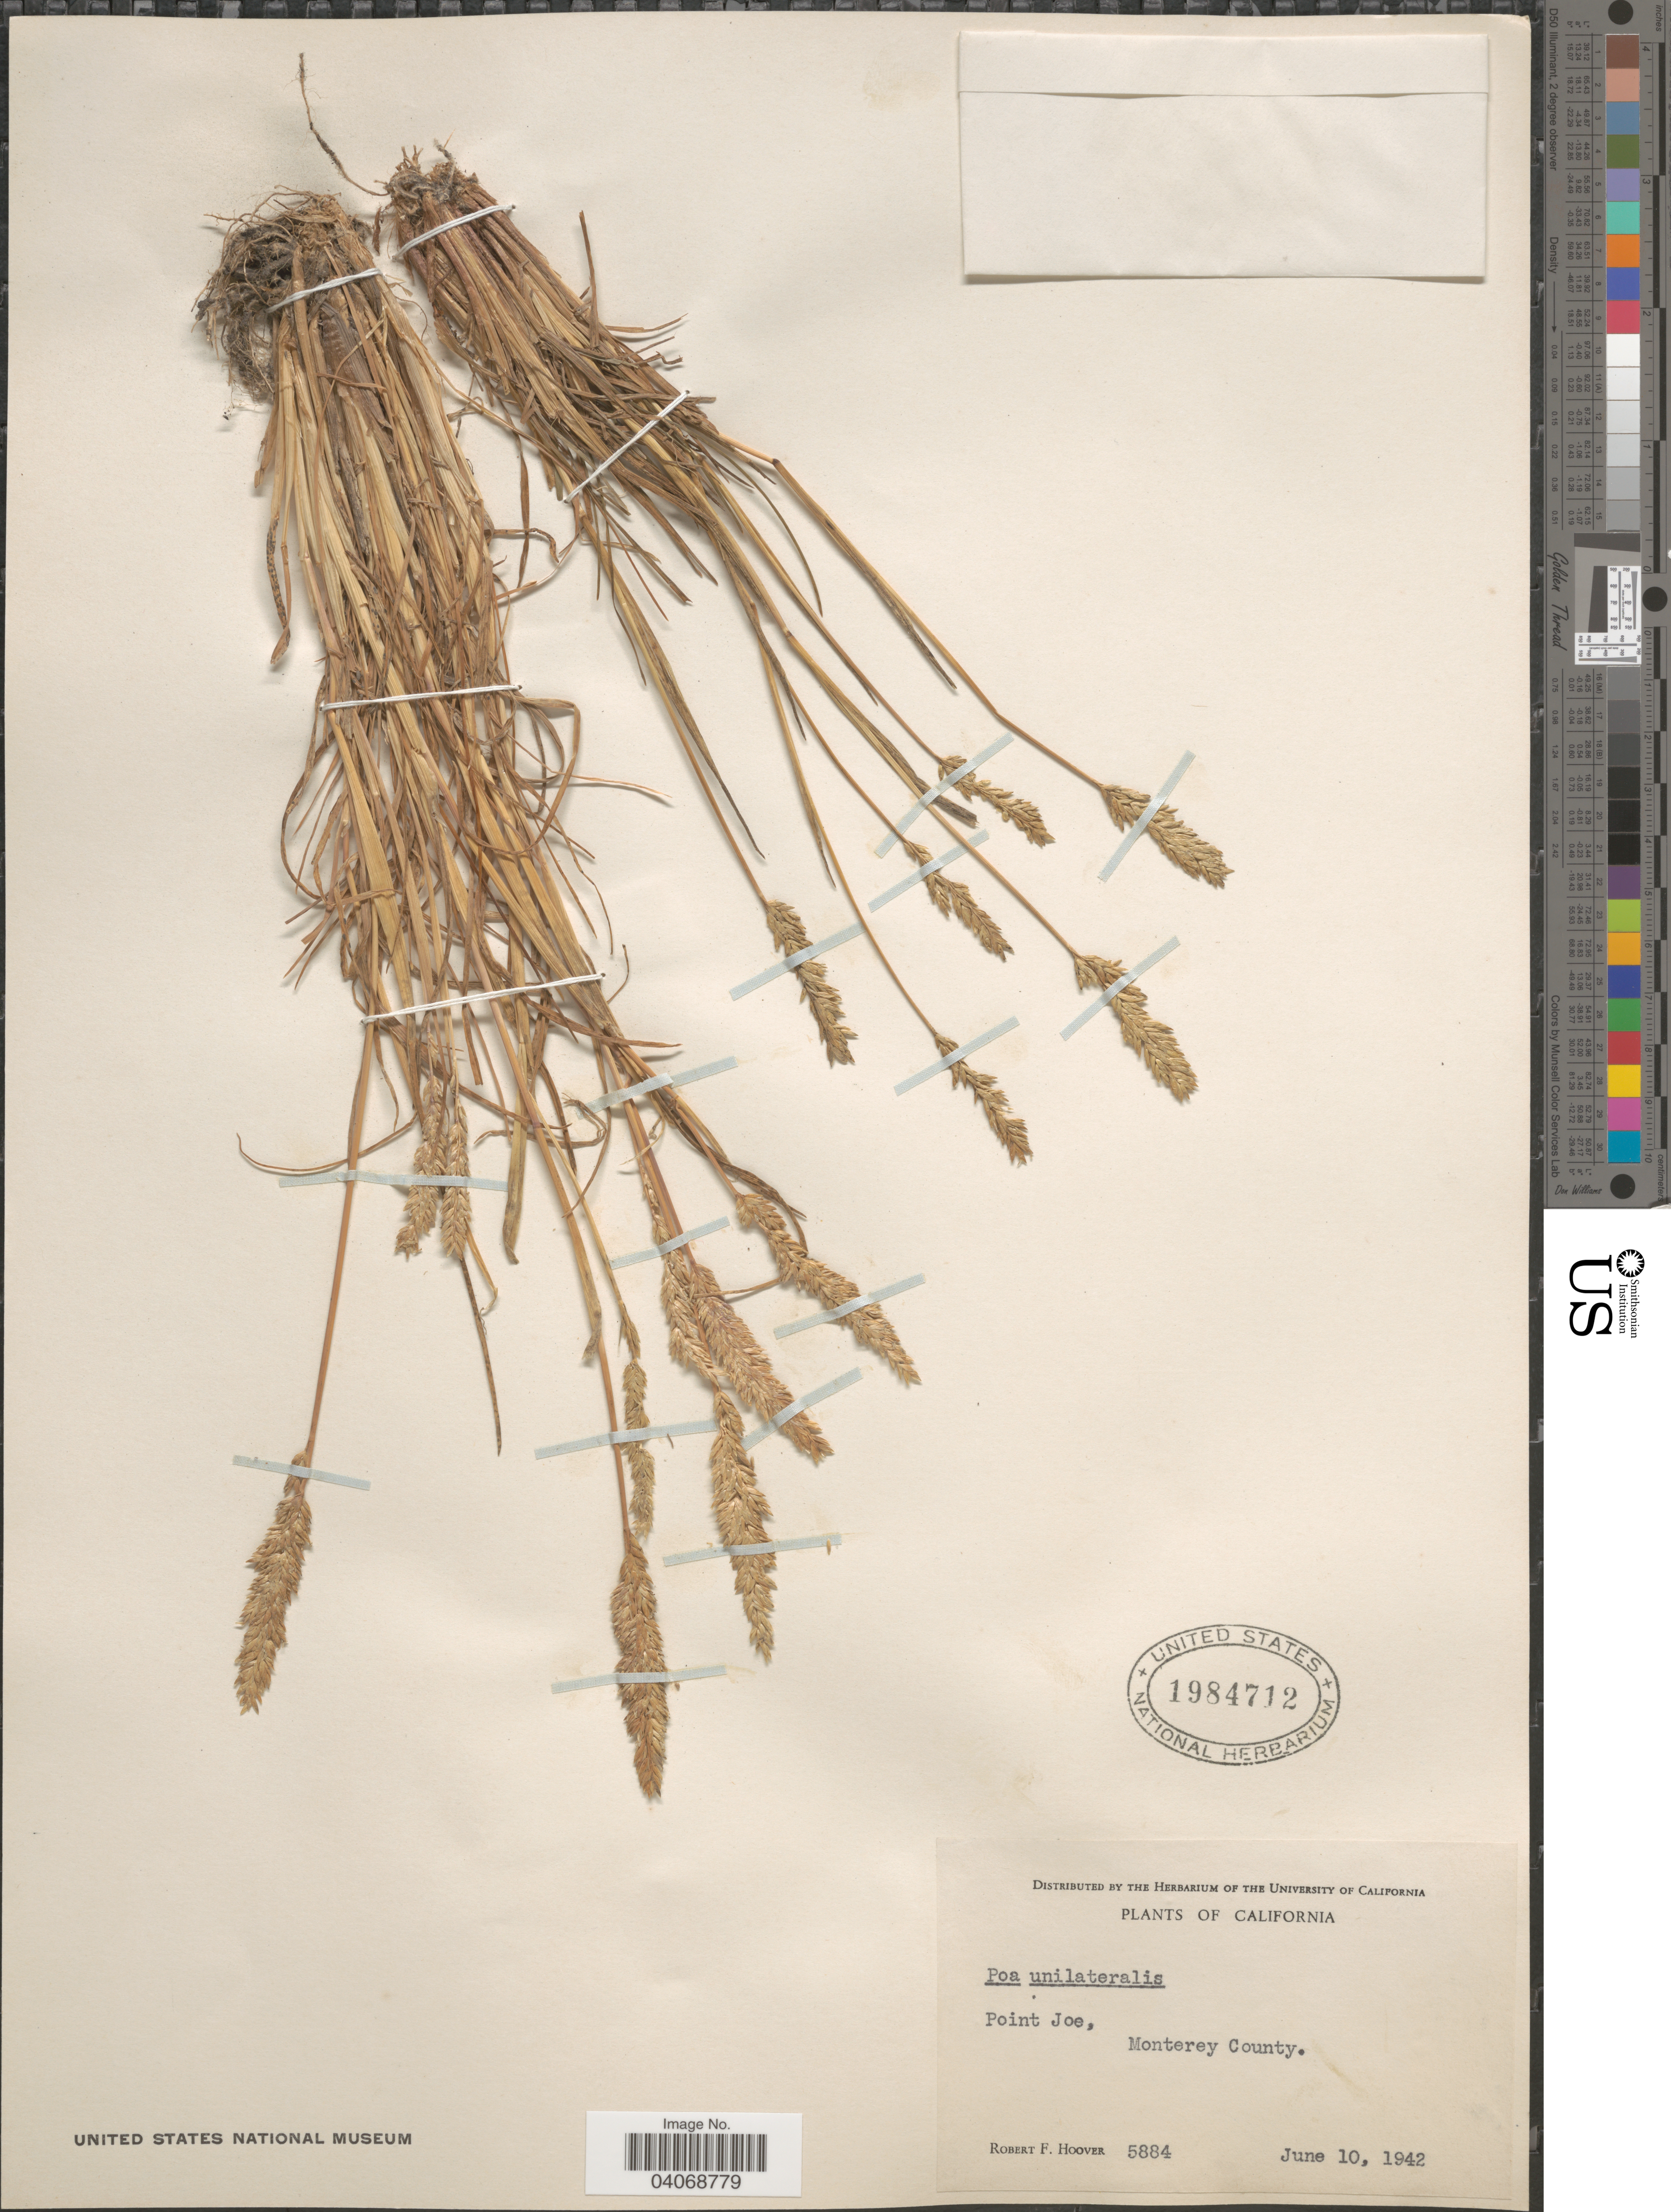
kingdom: Plantae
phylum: Tracheophyta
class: Liliopsida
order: Poales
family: Poaceae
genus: Poa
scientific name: Poa unilateralis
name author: Scribn. ex Vasey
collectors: R. F. Hoover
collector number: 5884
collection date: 1942-06-10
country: United States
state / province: California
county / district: Monterey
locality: Point Joe, Monterey County.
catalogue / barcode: US 1984712